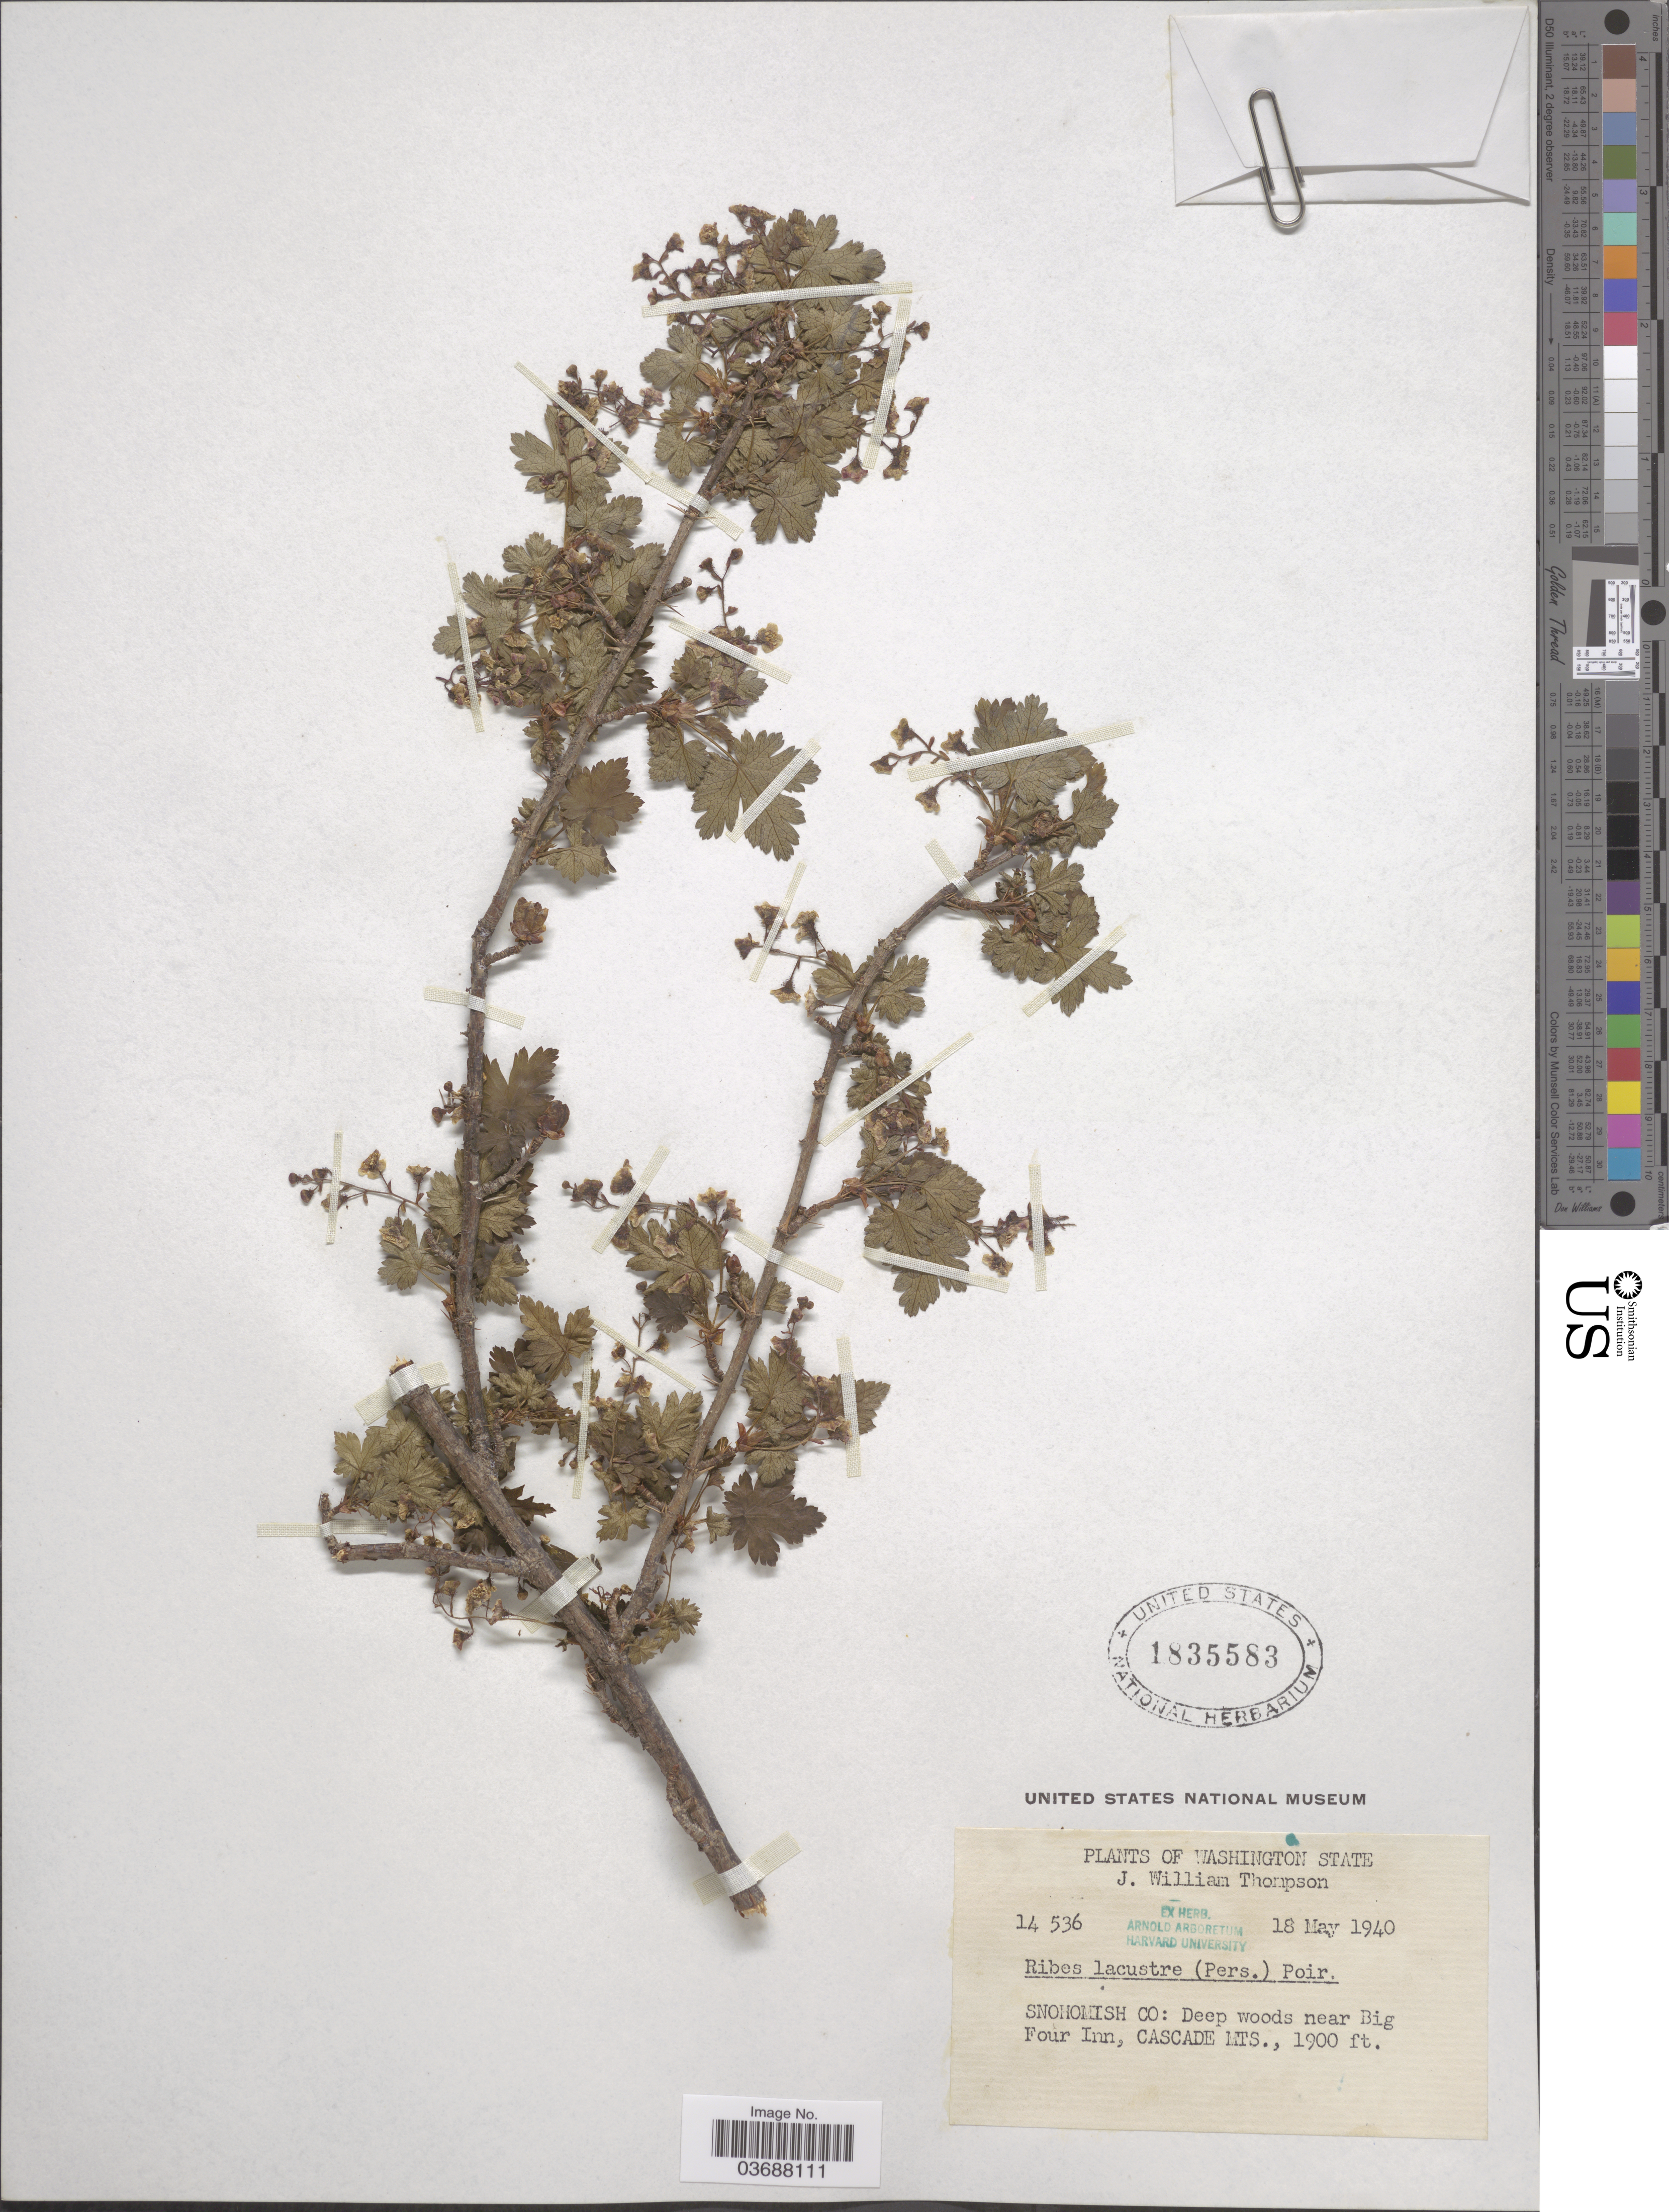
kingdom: Plantae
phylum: Tracheophyta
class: Magnoliopsida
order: Saxifragales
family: Grossulariaceae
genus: Ribes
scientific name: Ribes lacustre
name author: (Pers.) Poir.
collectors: J. W. Thompson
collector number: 14536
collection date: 1940-05-18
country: United States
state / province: Washington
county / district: Snohomish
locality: Snohomish Co: Deep woods near Big Four Inn, Cascade Mts.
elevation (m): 579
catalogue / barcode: US 1835583